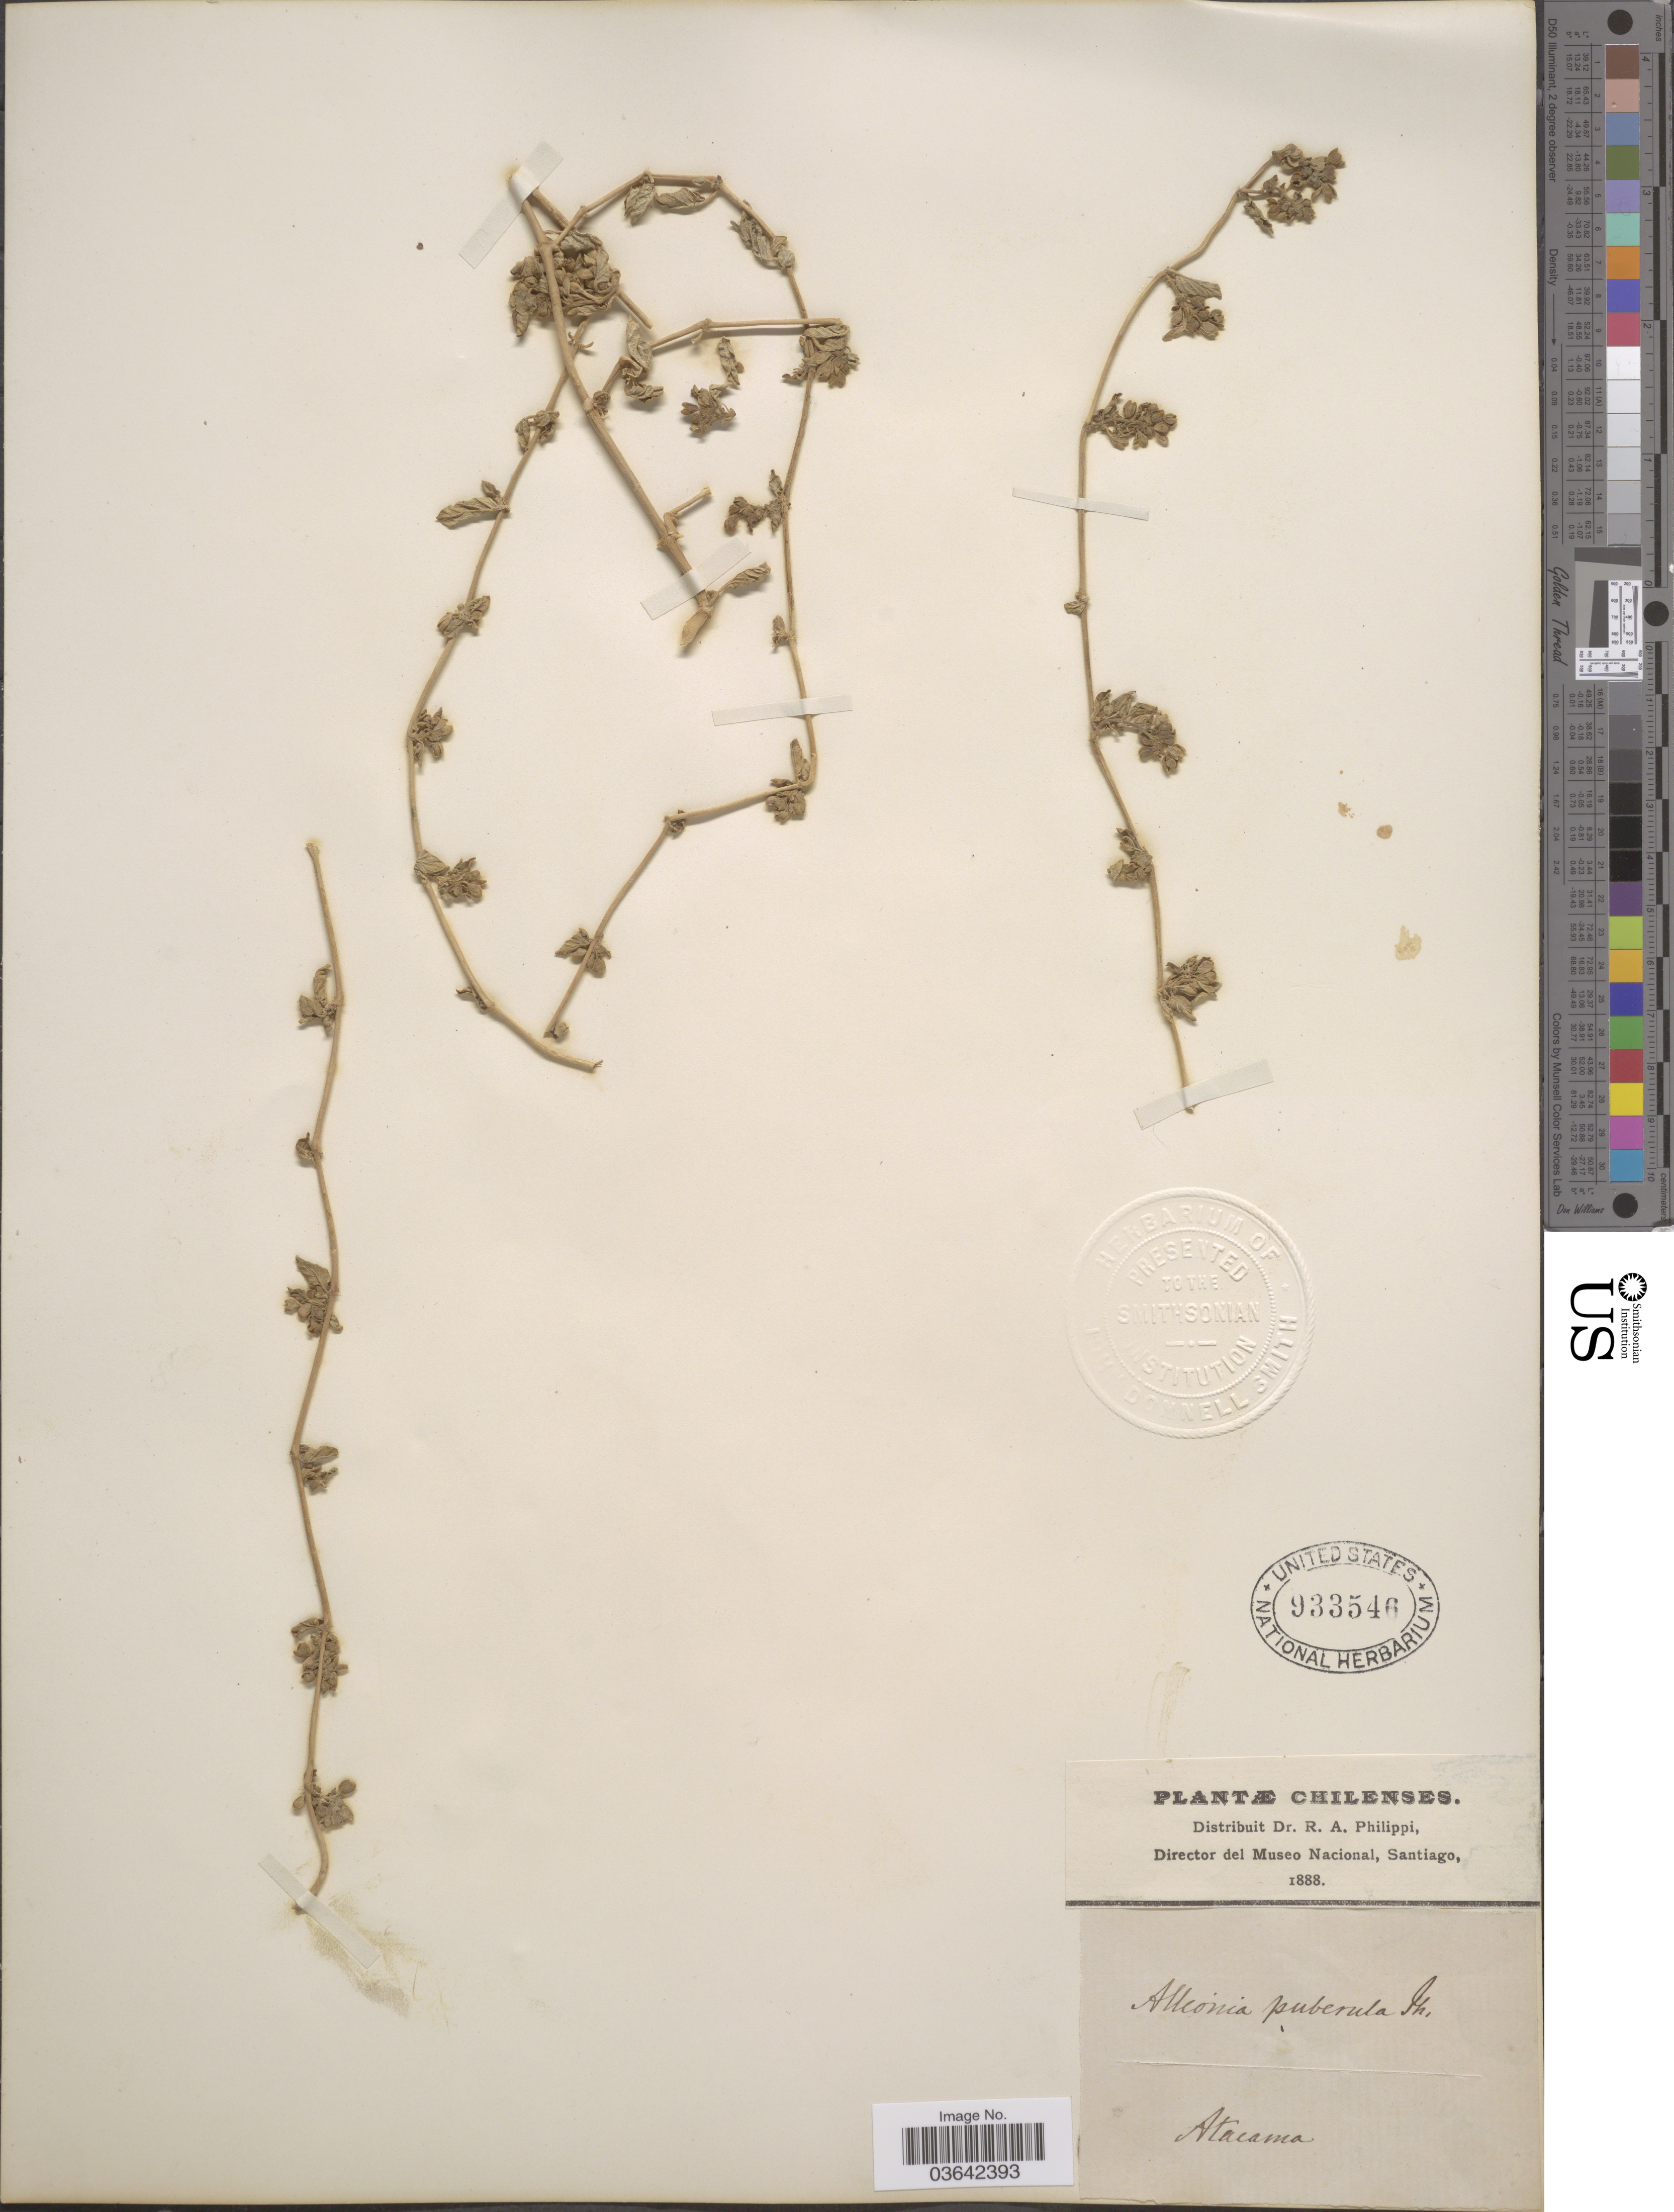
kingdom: Plantae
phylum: Tracheophyta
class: Magnoliopsida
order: Caryophyllales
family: Nyctaginaceae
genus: Allionia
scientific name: Allionia incarnata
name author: L.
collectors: ex. herb. R.A. Philippi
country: Chile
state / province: Atacama (III)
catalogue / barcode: US 933546